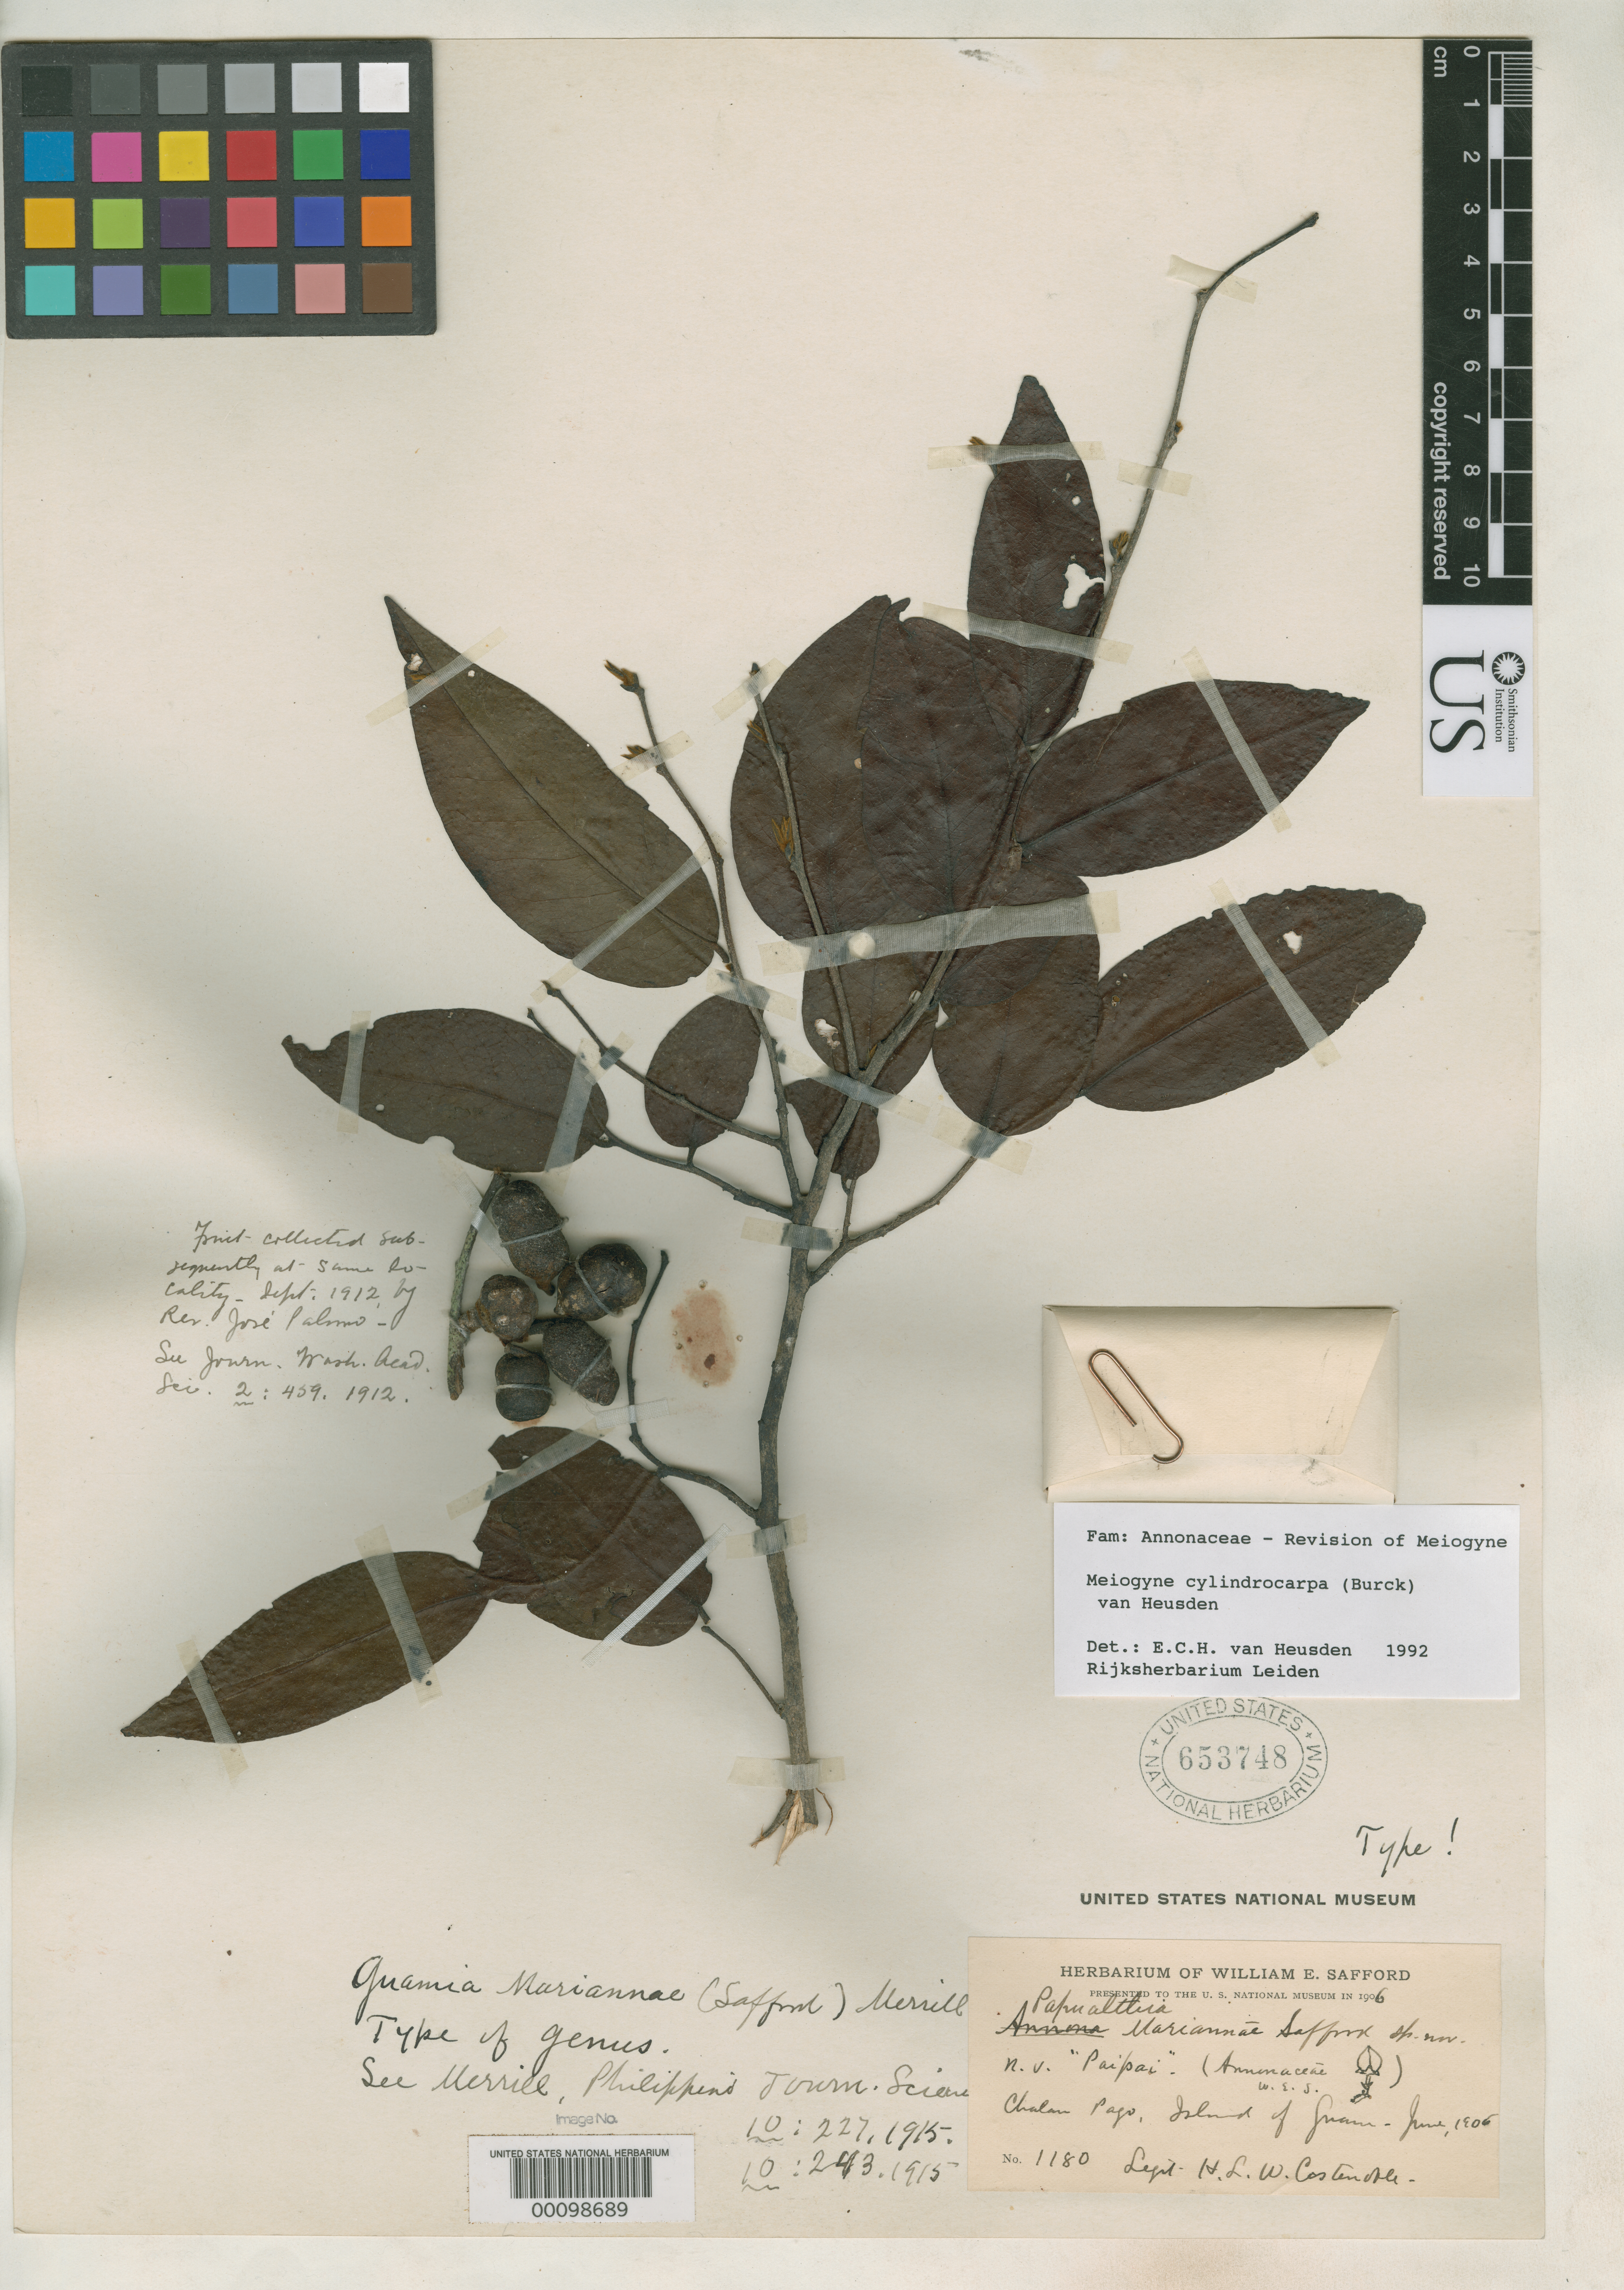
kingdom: Plantae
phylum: Tracheophyta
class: Magnoliopsida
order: Magnoliales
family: Annonaceae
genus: Papualthia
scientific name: Papualthia mariannae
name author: Saff.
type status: Holotype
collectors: H. Costenoble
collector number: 1180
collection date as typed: Jun 1906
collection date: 1906-06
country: Guam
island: Guam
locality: Pago road.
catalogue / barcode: US 653748